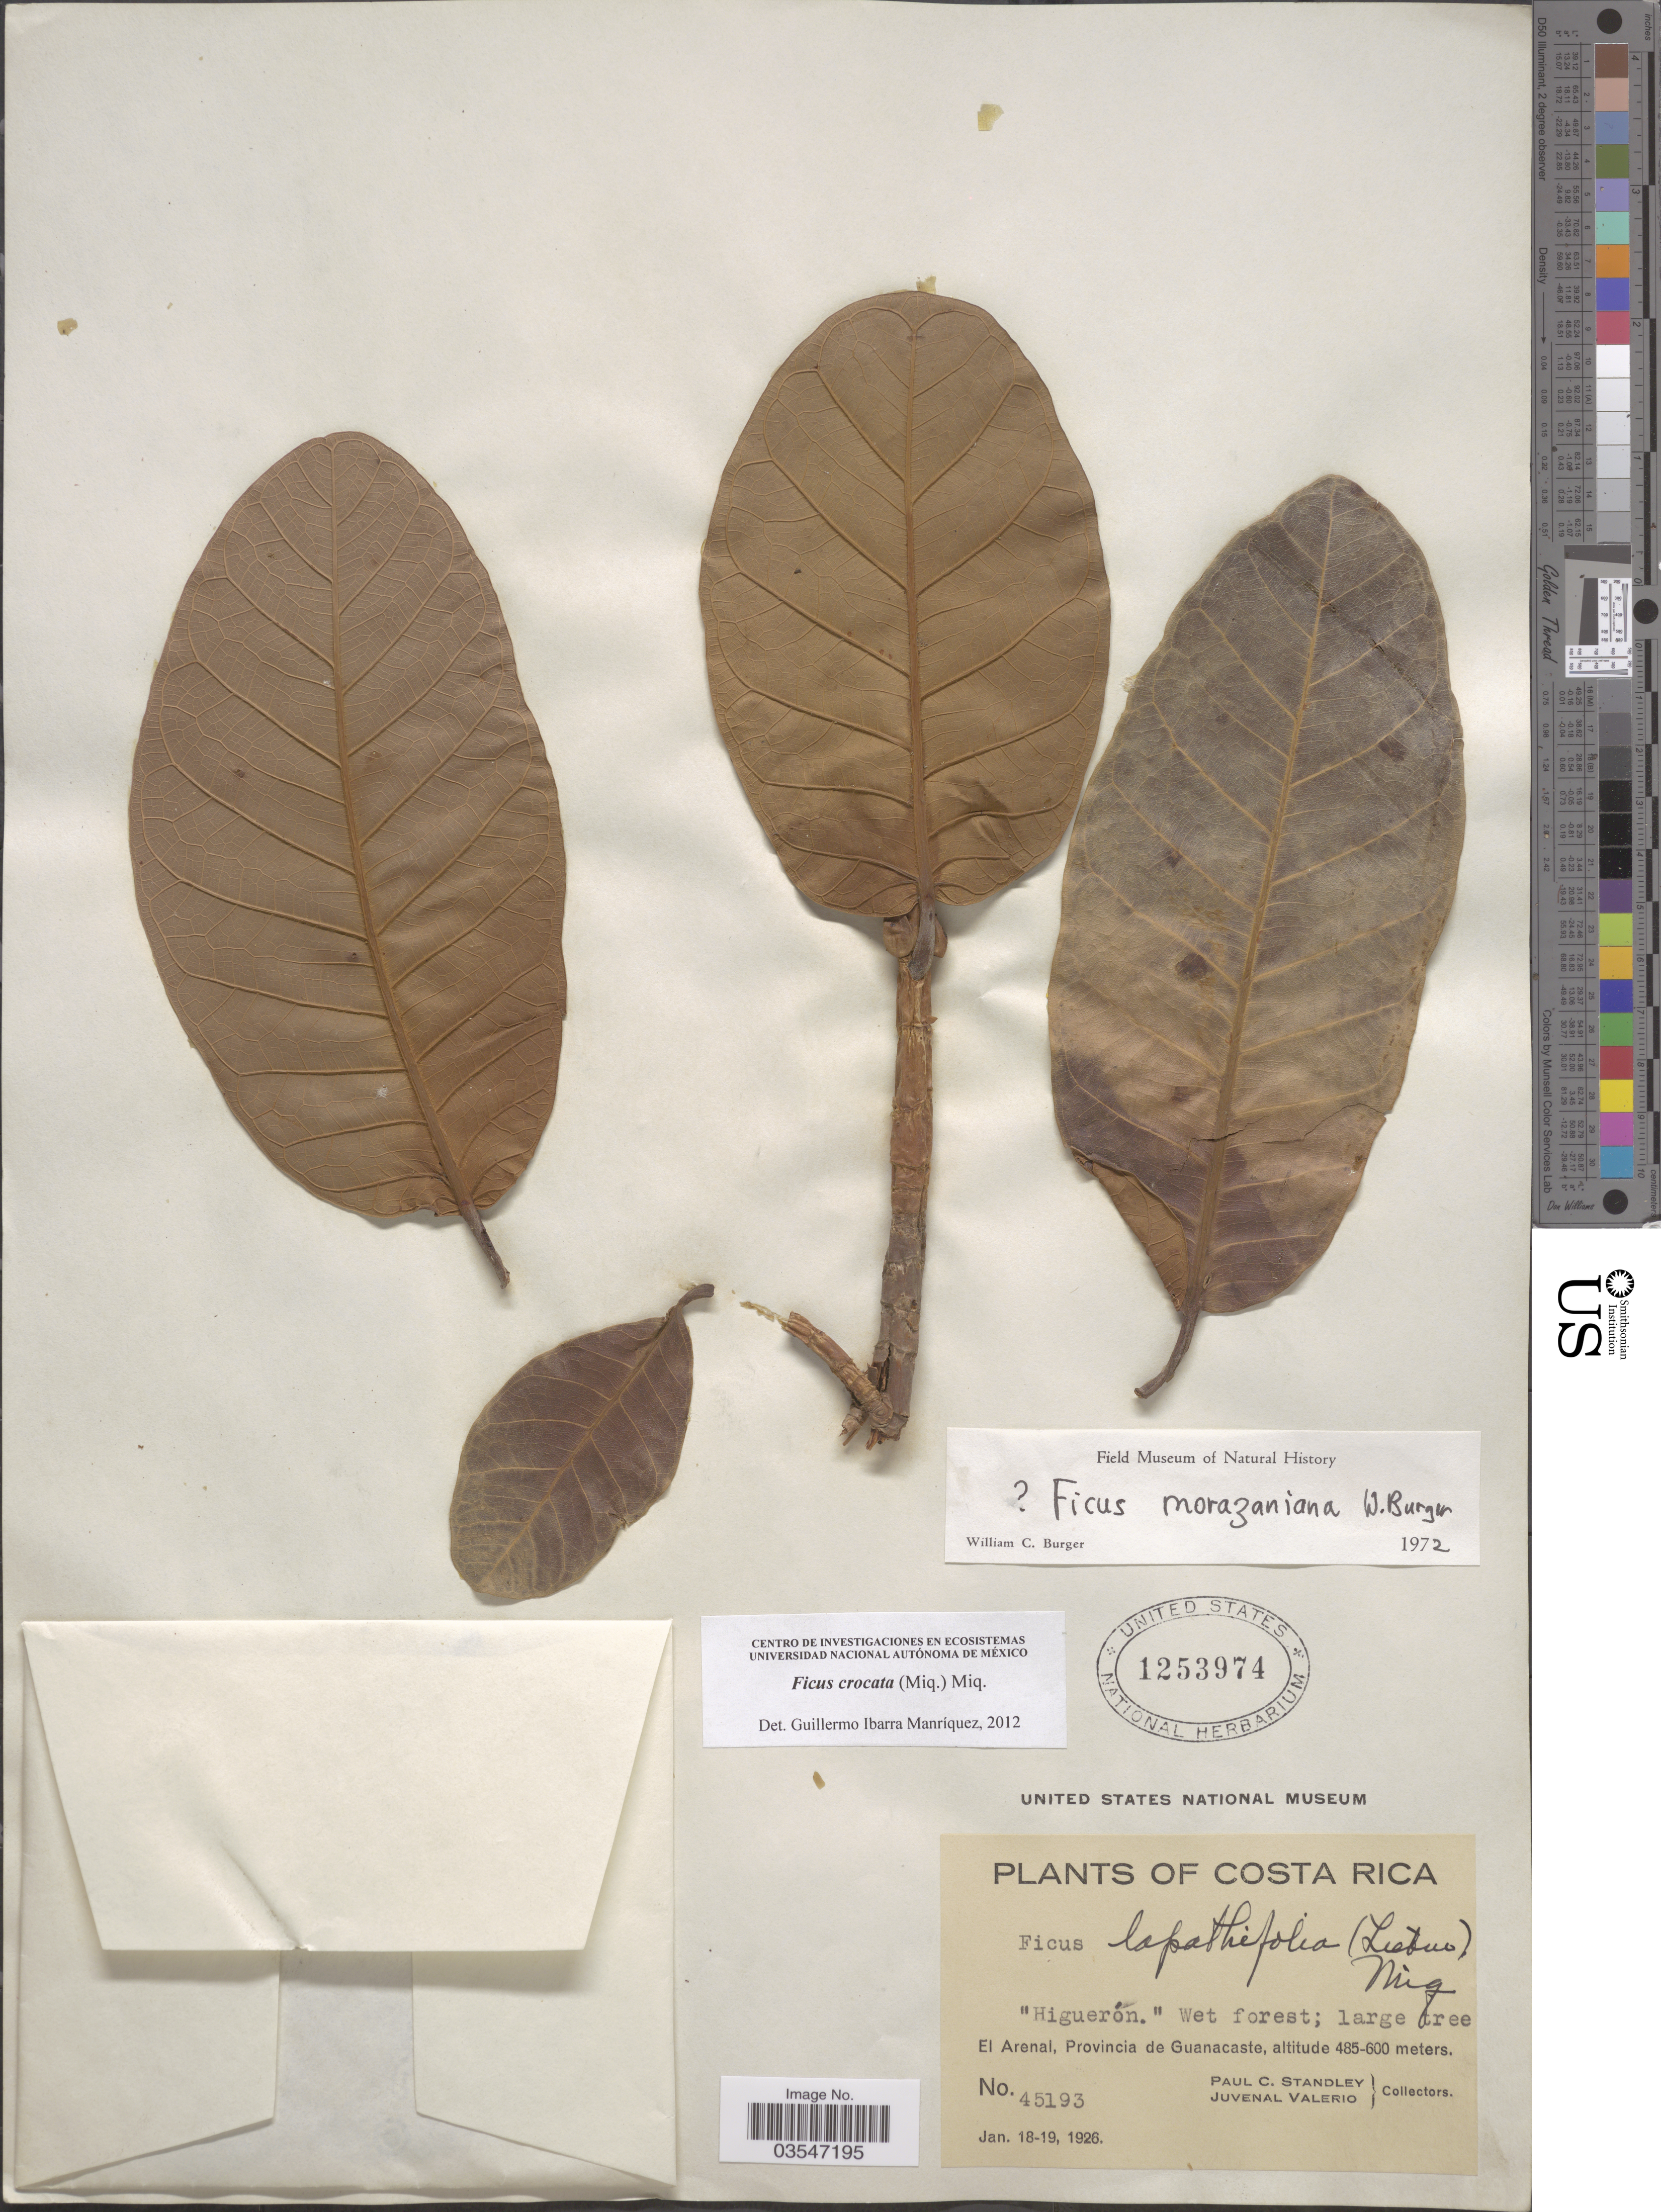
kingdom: Plantae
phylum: Tracheophyta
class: Magnoliopsida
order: Rosales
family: Moraceae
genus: Ficus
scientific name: Ficus crocata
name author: (Miq.) Miq.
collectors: P. C. Standley & J. Valerio R.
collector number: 45193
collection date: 1926-01-18/1926-01-19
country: Costa Rica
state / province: Guanacaste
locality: El Arenal, Provincia de Guanacaste.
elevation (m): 485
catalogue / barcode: US 1253974